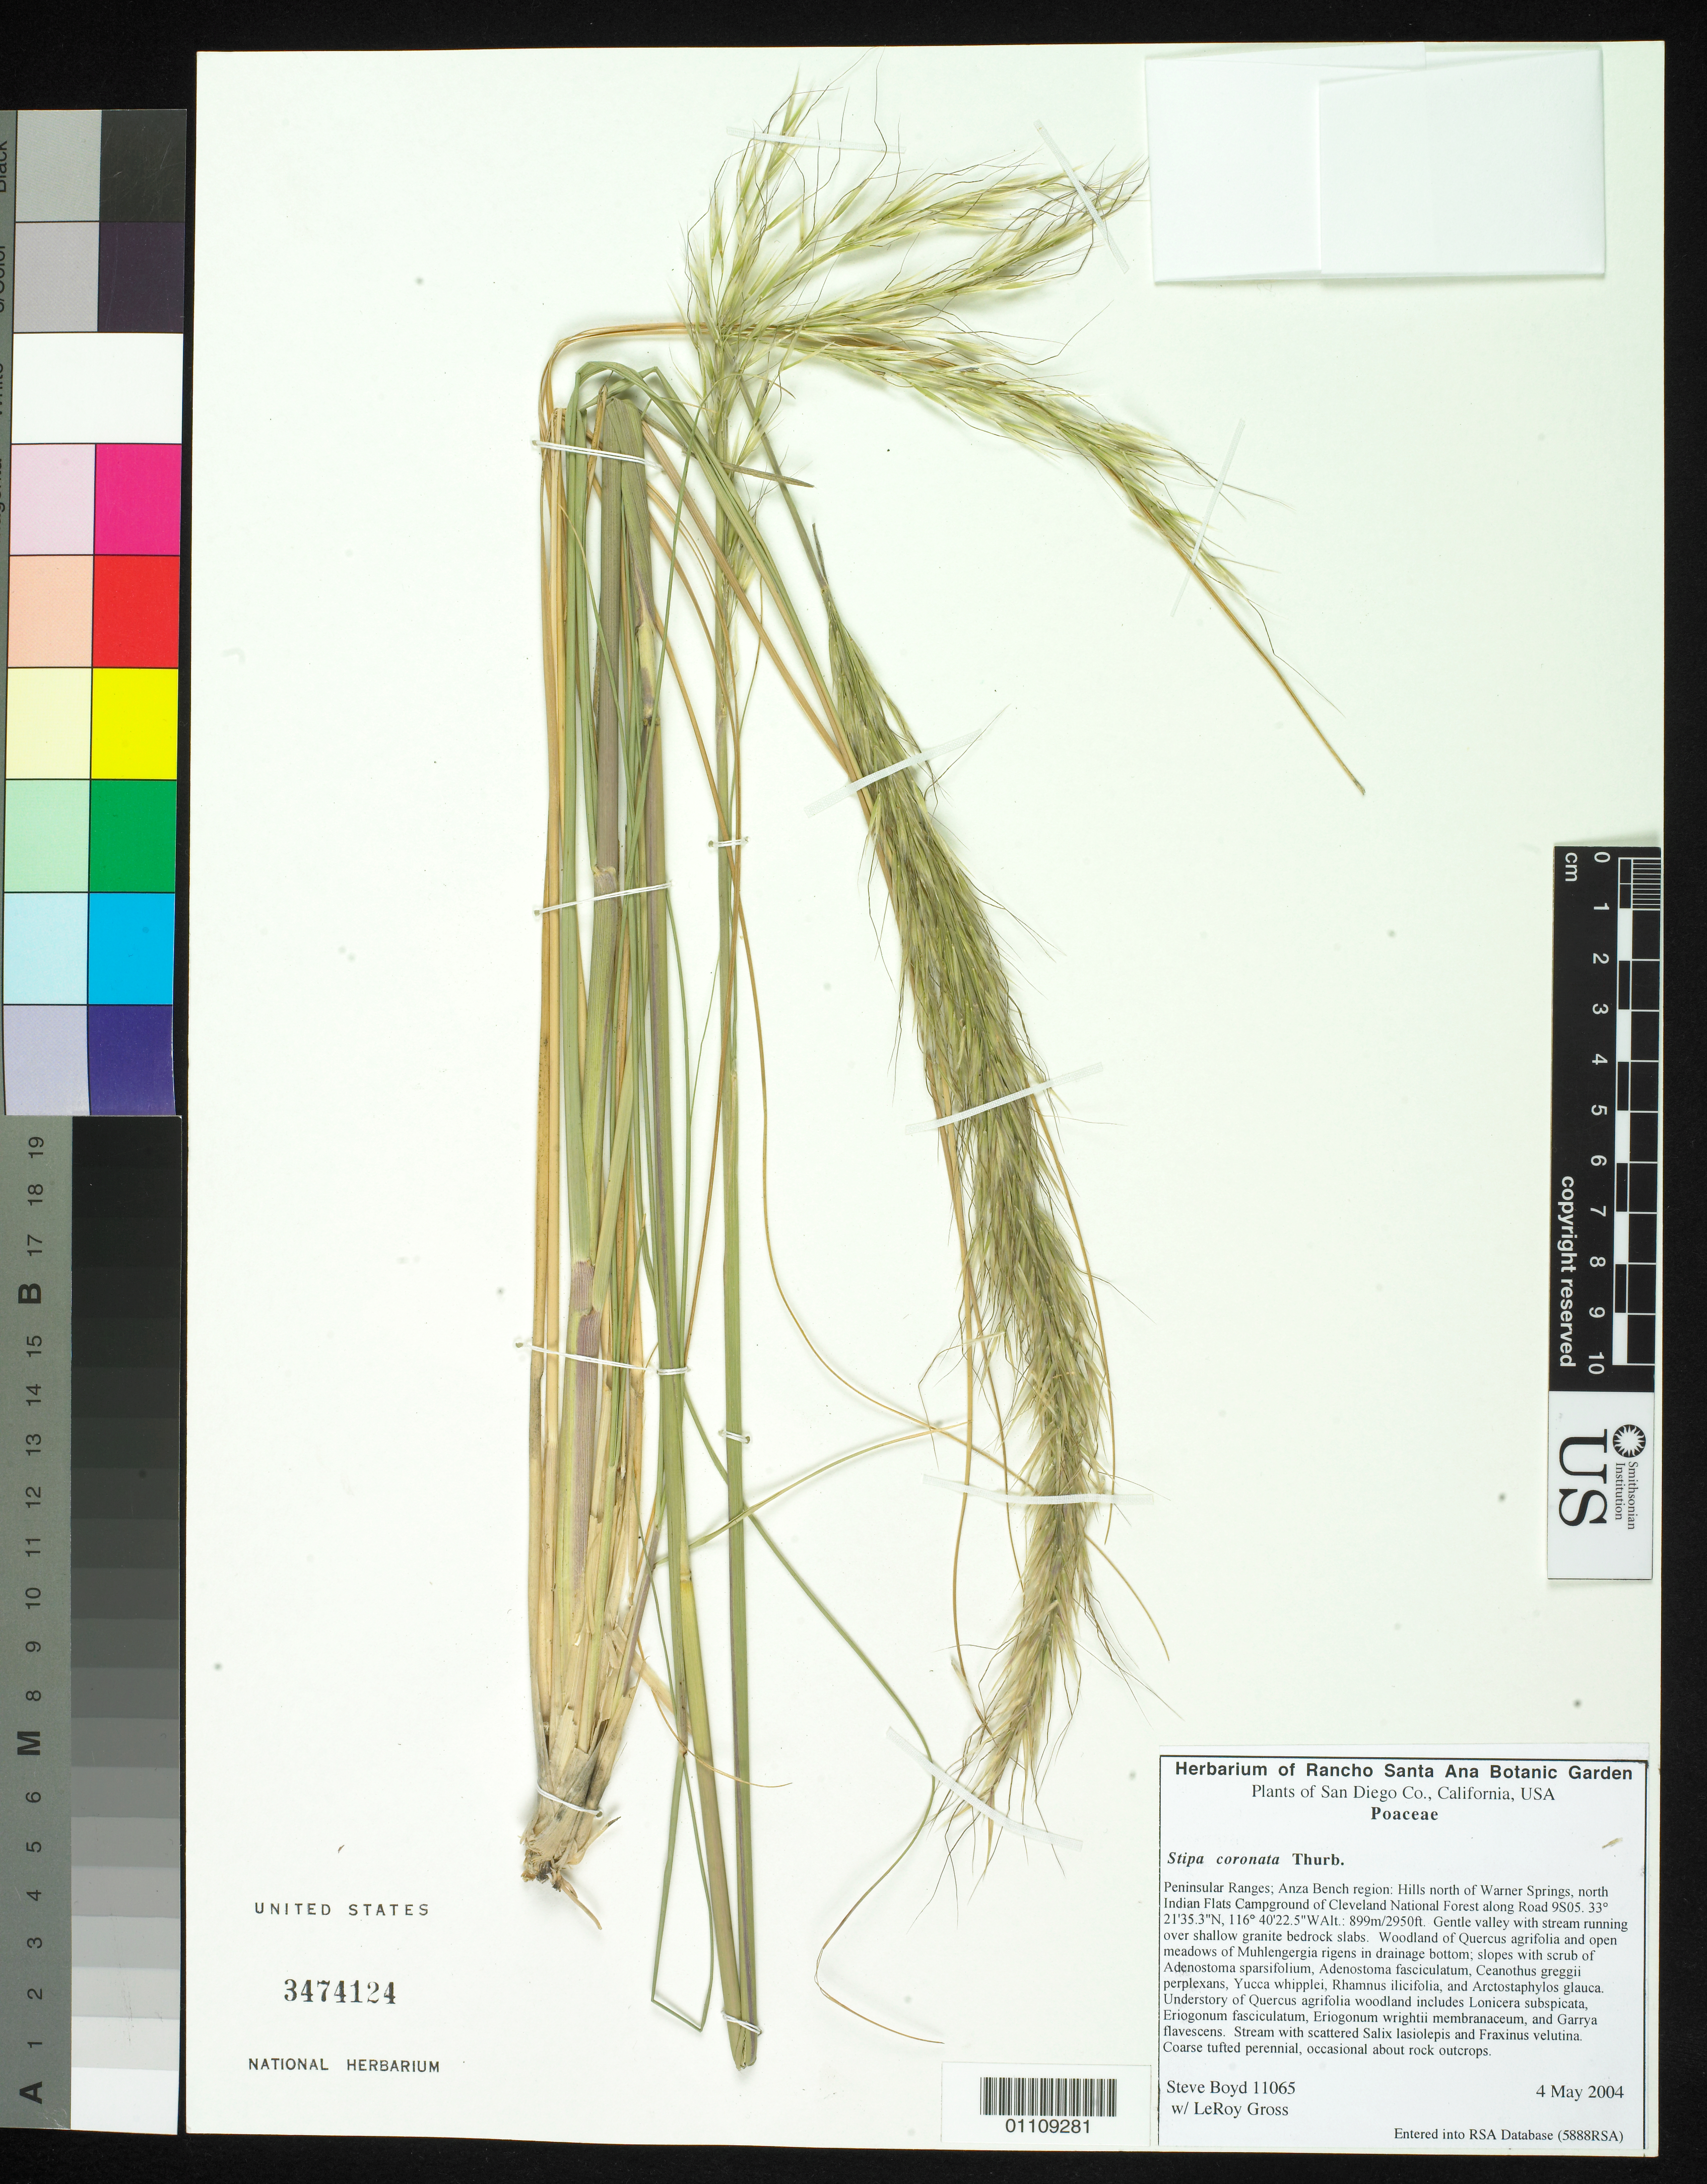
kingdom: Plantae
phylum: Tracheophyta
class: Liliopsida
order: Poales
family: Poaceae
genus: Eriocoma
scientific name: Eriocoma coronata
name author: (Thurb.) Romasch.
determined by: Poaceae Reorganization Project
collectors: S. Boyd & L. Gross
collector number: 11065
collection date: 2004-05-04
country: United States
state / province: California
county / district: San Diego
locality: Anza Bench region, hills N. of Warner Springs, N. of Indian Flats Compground of Cleveland National Forest along road 9S05.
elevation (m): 899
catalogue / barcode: US 3474124